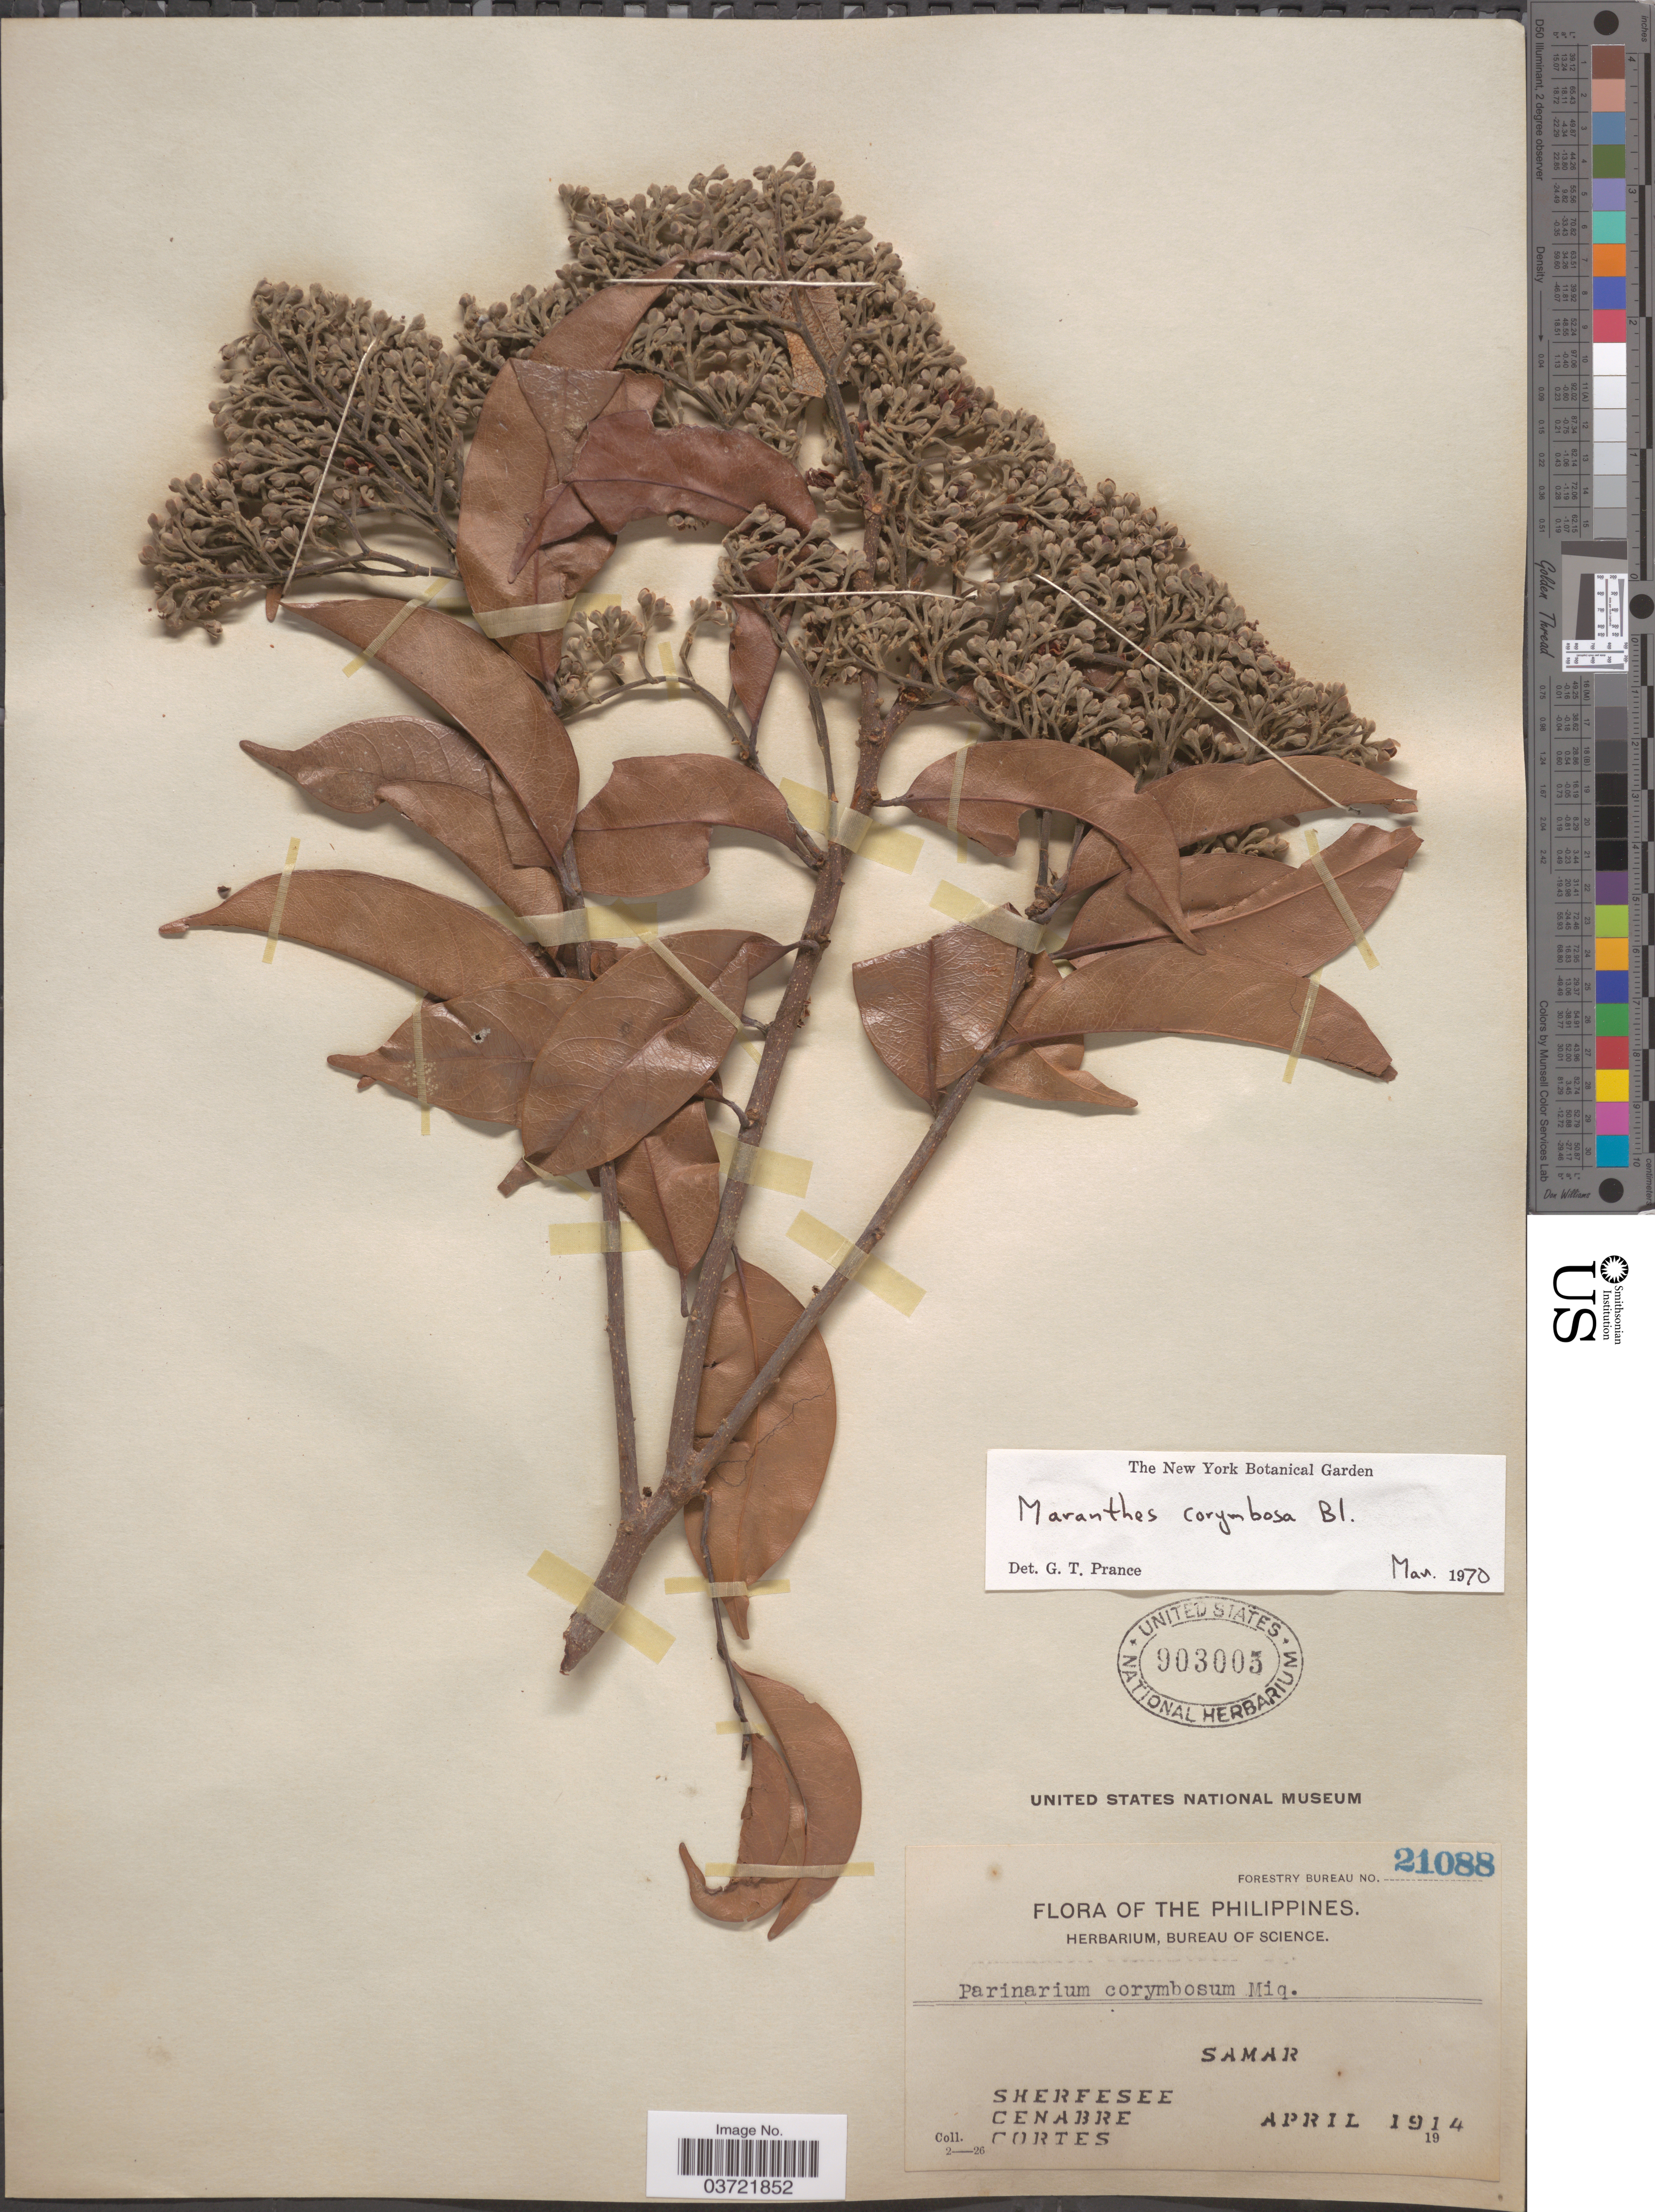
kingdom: Plantae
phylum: Tracheophyta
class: Magnoliopsida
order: Malpighiales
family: Chrysobalanaceae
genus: Maranthes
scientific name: Maranthes corymbosa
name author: Blume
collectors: -. Sherfesee, -. Cenabre & Cortes, --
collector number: Forestry Bureau 21088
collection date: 1914-04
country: Philippines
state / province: Eastern Visayas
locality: Samar.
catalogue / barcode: US 903005